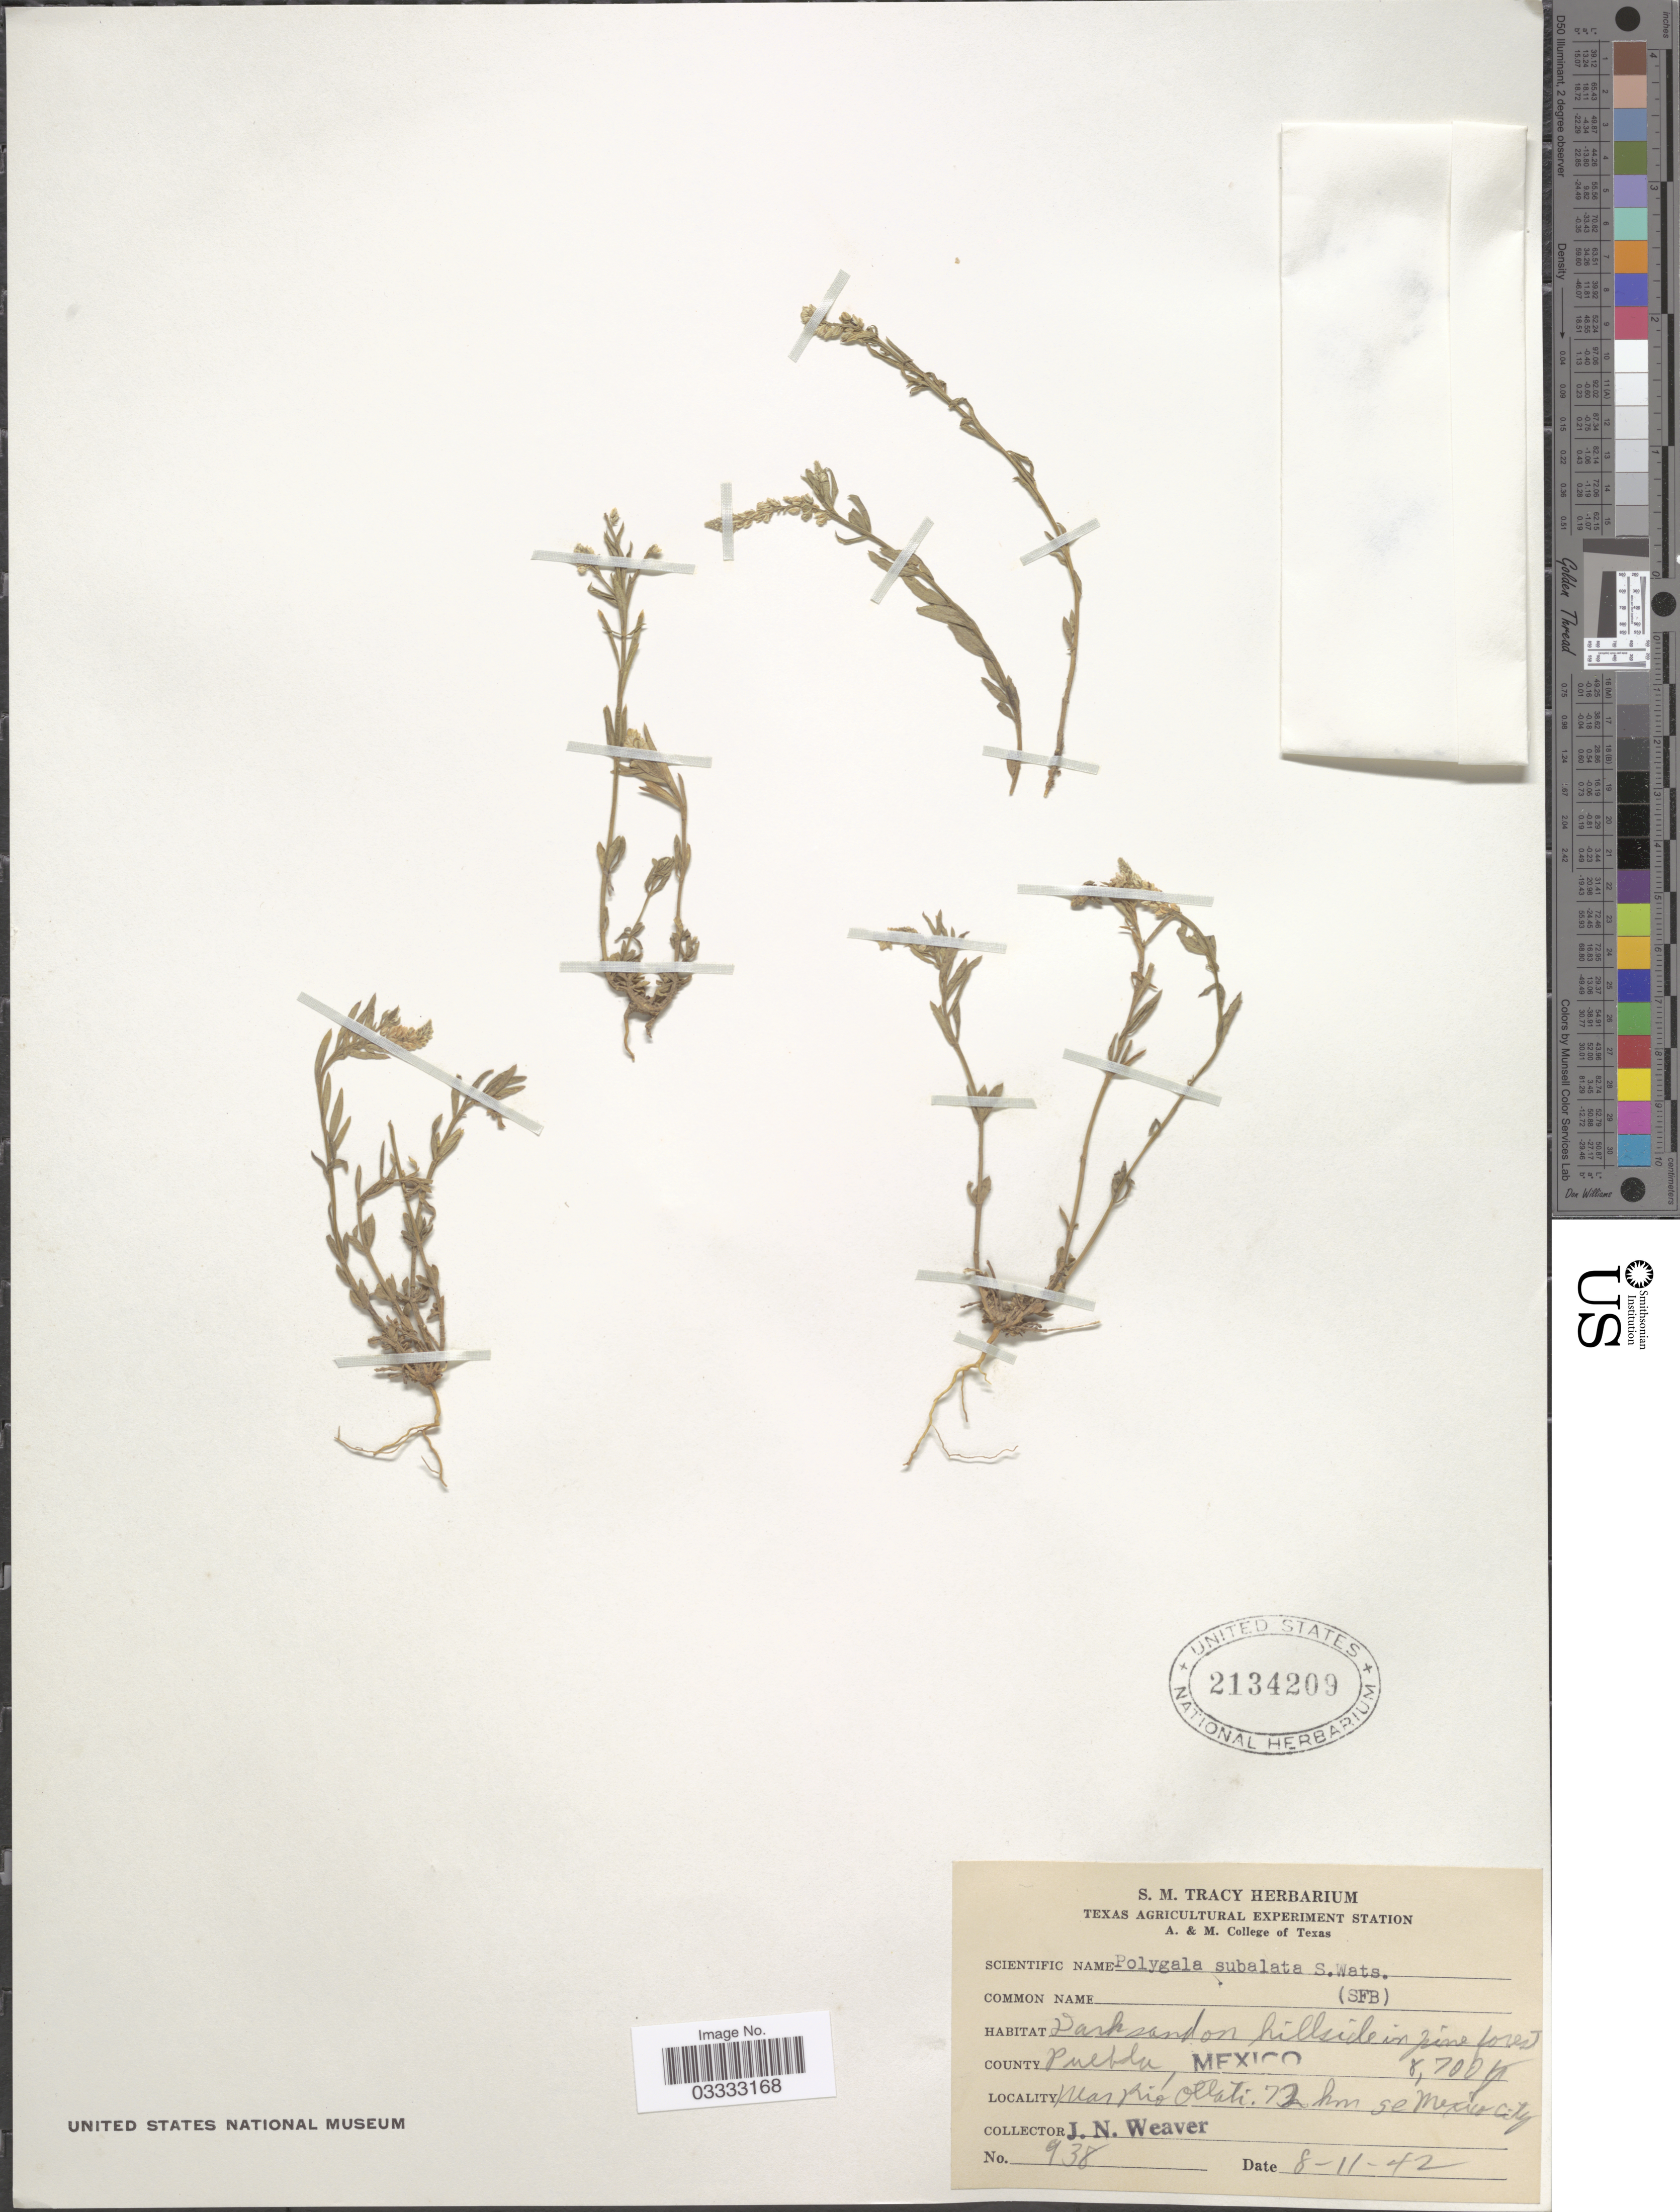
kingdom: Plantae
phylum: Tracheophyta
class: Magnoliopsida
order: Fabales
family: Polygalaceae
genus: Polygala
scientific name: Polygala subalata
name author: S. Watson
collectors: J. N. Weaver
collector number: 938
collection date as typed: Transcribed d/m/y: 8/11/42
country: Mexico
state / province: Puebla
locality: Near Rio Otlati. 72 km se Mexico City.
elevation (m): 2652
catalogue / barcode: US 2134209